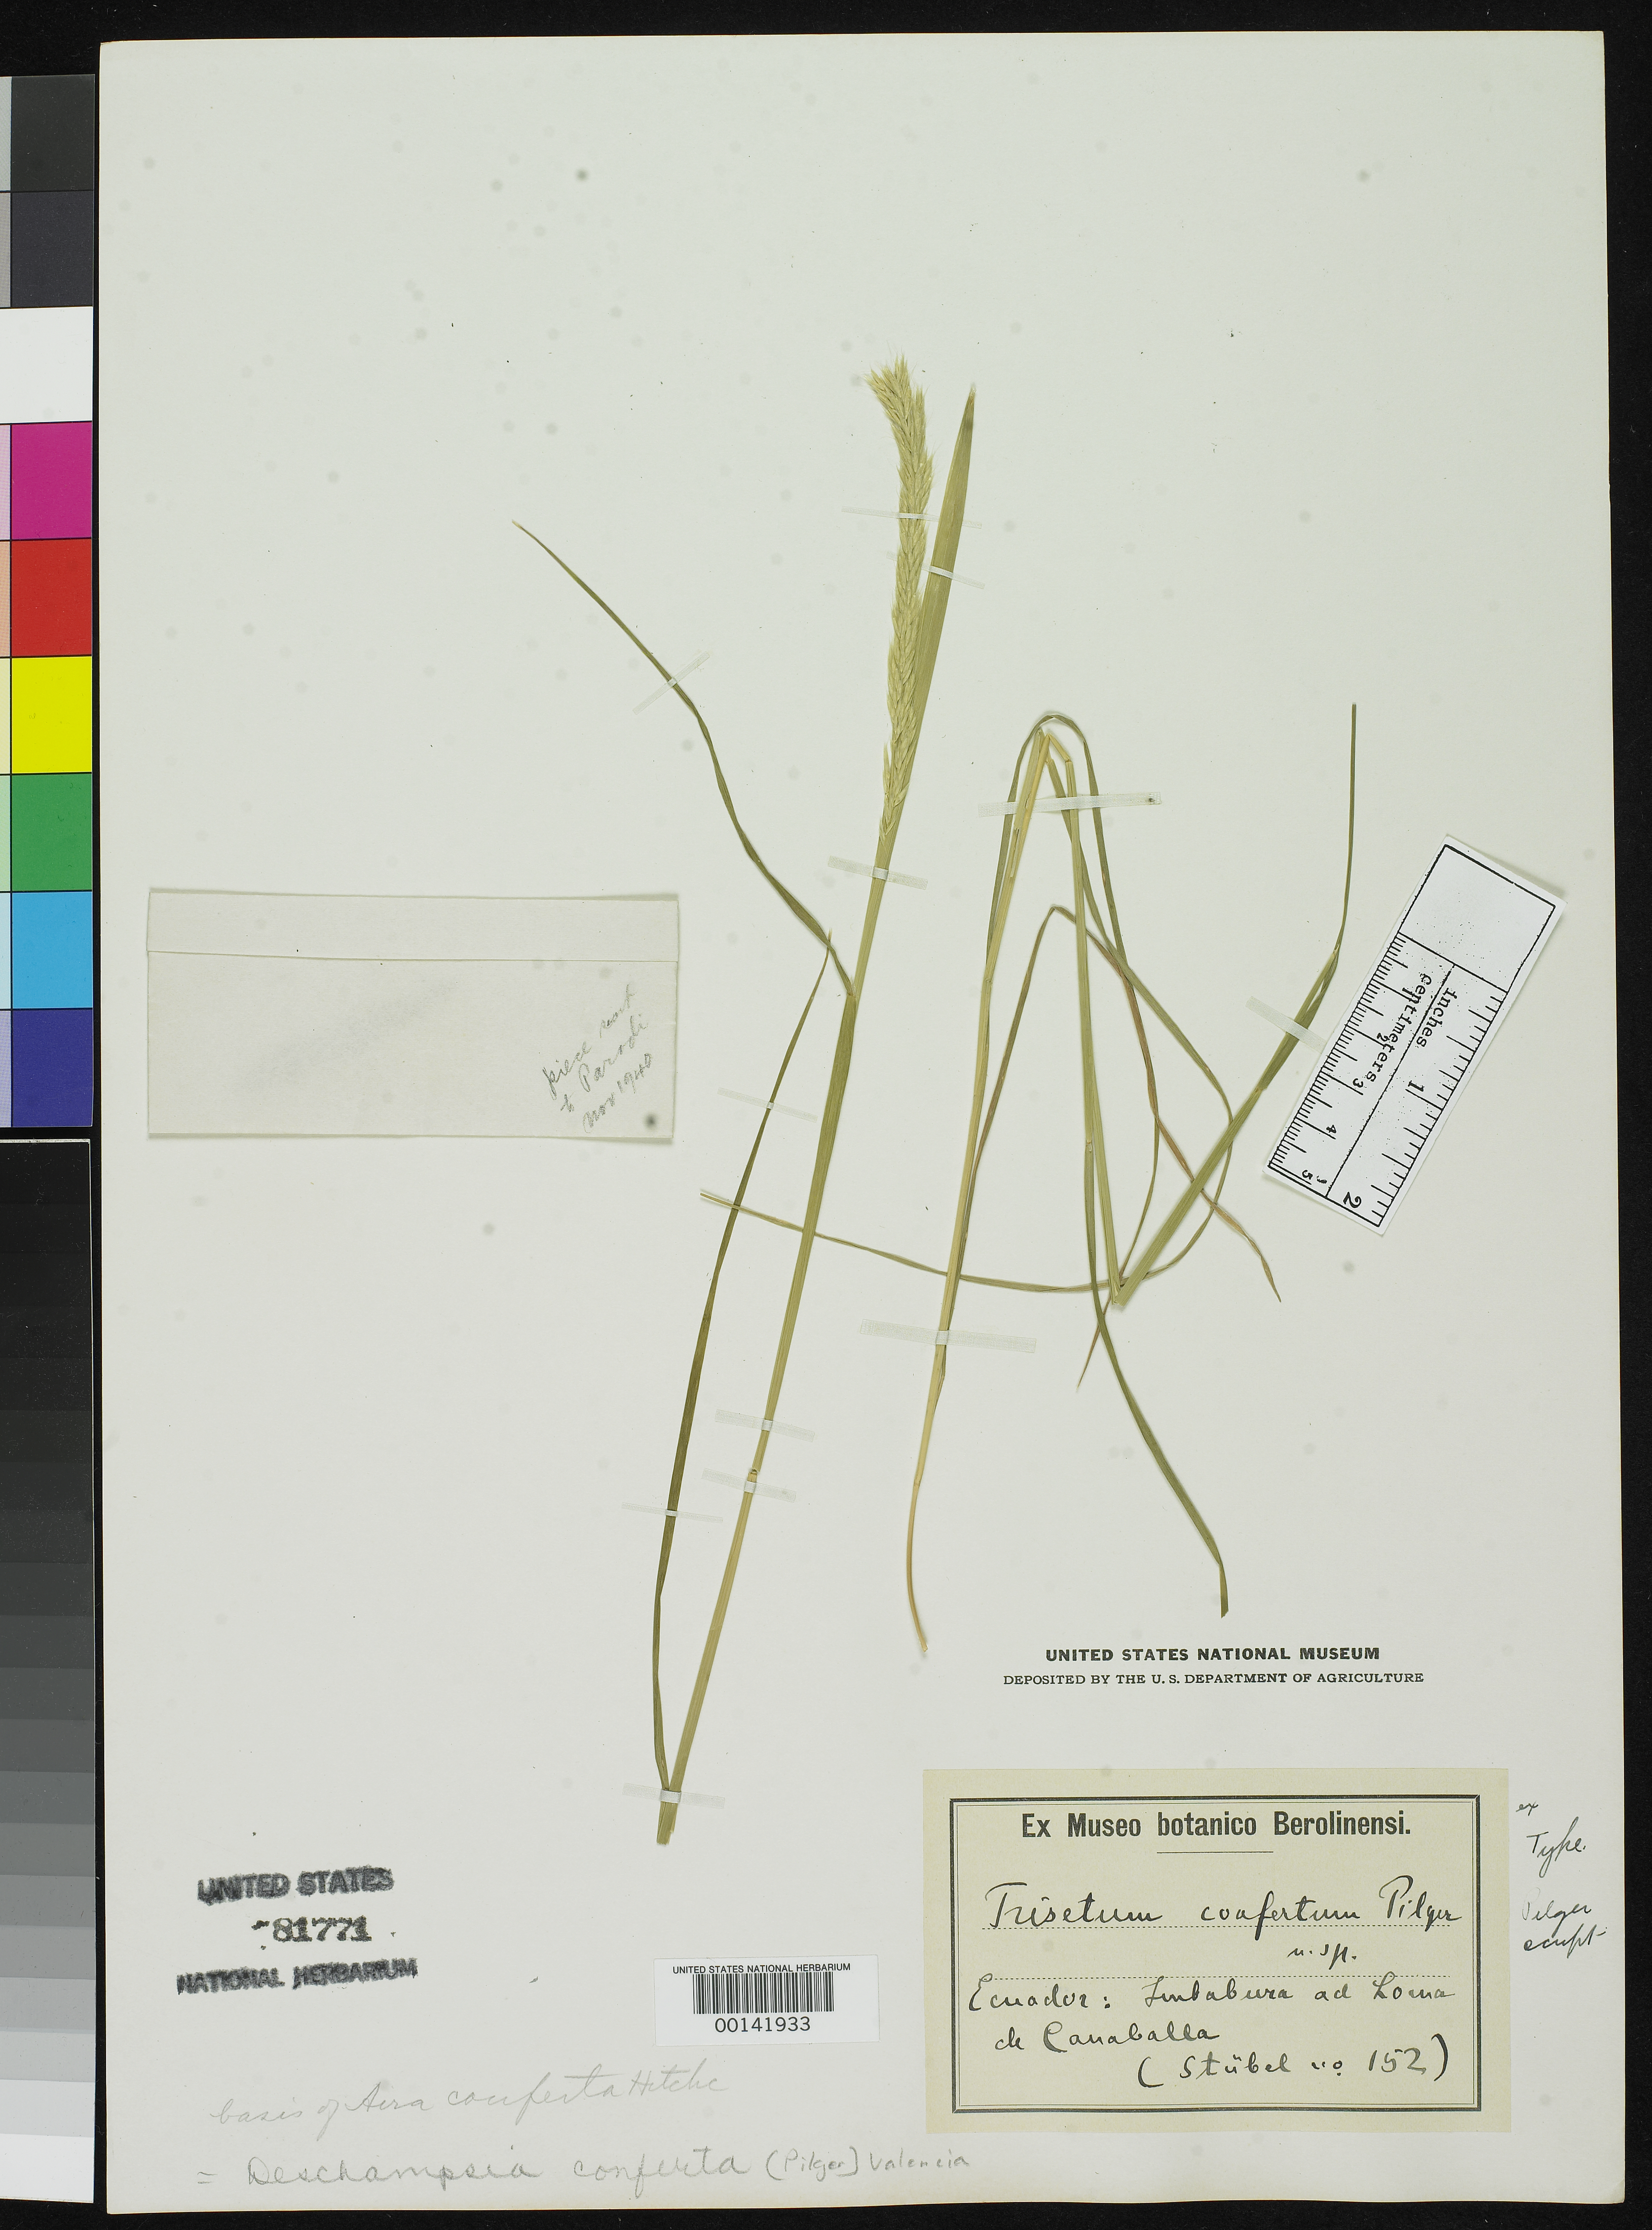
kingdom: Plantae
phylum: Tracheophyta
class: Liliopsida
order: Poales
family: Poaceae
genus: Trisetum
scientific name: Trisetum confertum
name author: Pilg. in Engl.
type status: Isotype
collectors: A. Stübel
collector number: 152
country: Ecuador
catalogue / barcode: US 81771